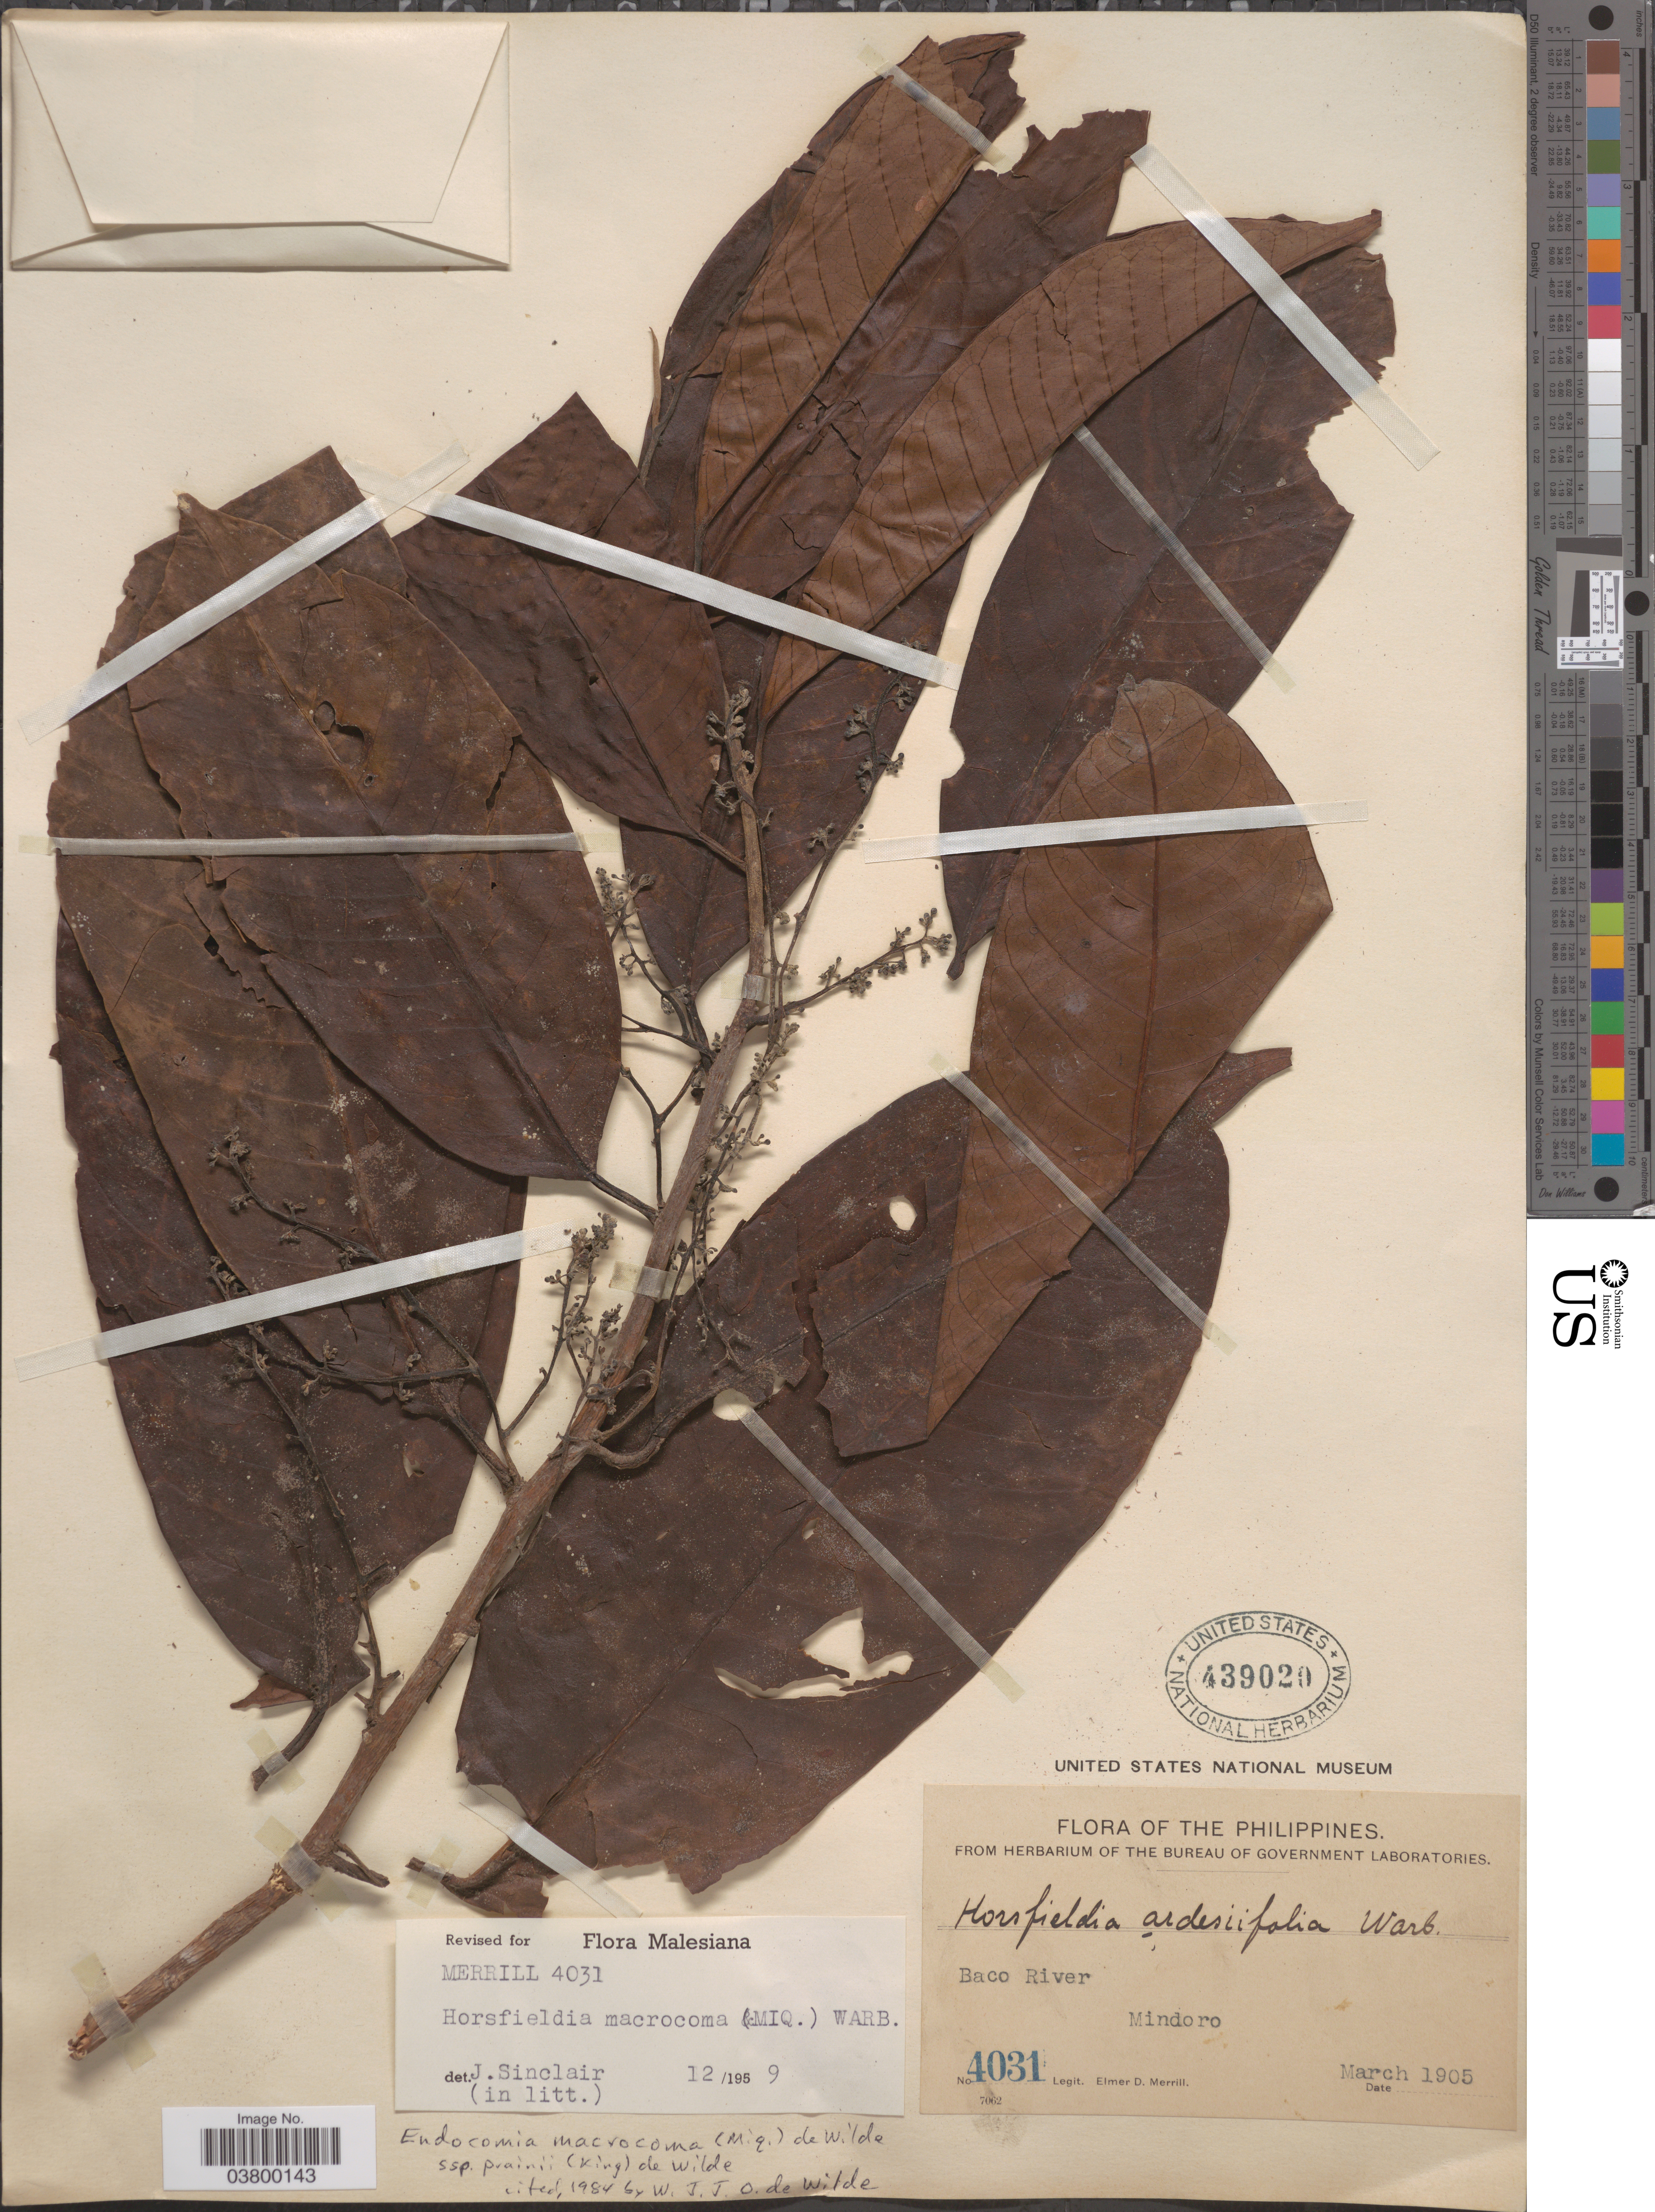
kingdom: Plantae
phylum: Tracheophyta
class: Magnoliopsida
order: Magnoliales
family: Myristicaceae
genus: Endocomia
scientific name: Endocomia macrocoma subsp. prainii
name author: (King) W.J. de Wilde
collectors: E. D. Merrill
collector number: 4031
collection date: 1905-03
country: Philippines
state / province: Mimaropa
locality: Baco River, Mindoro.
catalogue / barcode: US 439020